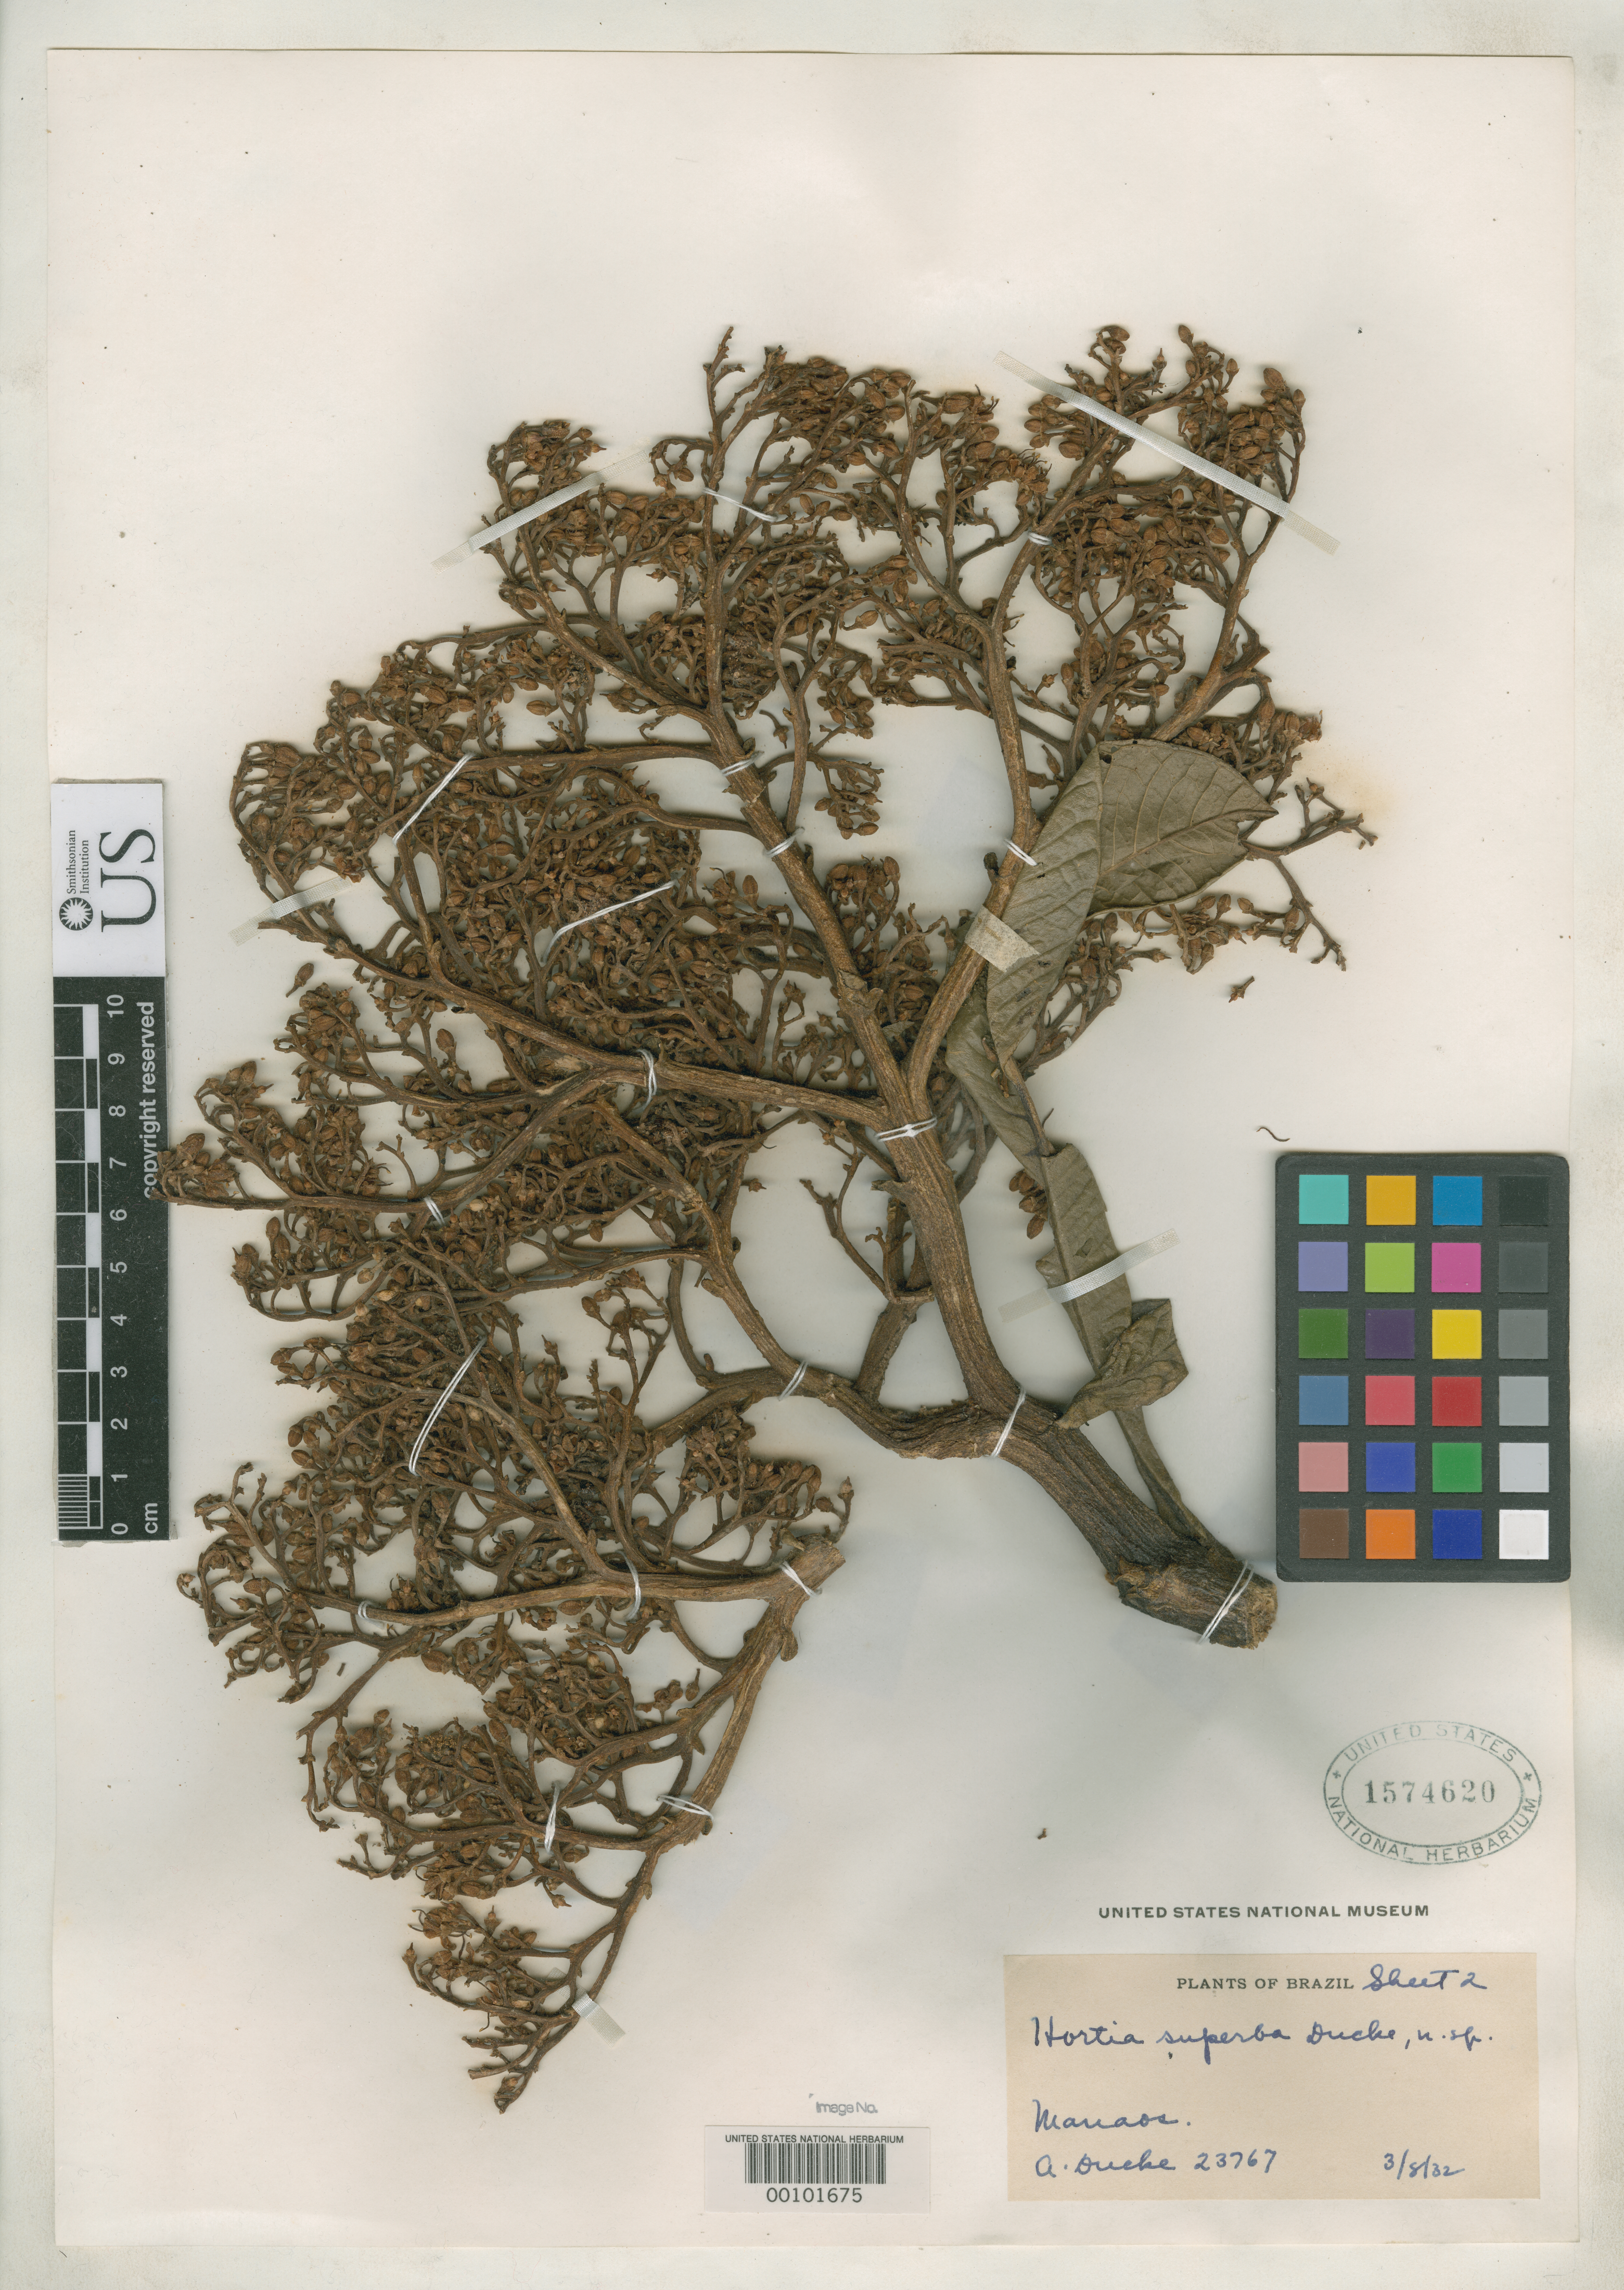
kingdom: Plantae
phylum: Tracheophyta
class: Magnoliopsida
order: Sapindales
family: Rutaceae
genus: Hortia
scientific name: Hortia superba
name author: Ducke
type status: Isotype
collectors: A. Ducke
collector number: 23767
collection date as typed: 08 Mar 1932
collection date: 1932-03-08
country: Brazil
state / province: Amazonas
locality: Manaos, estrada do Aleixo.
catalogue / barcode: US 1574620